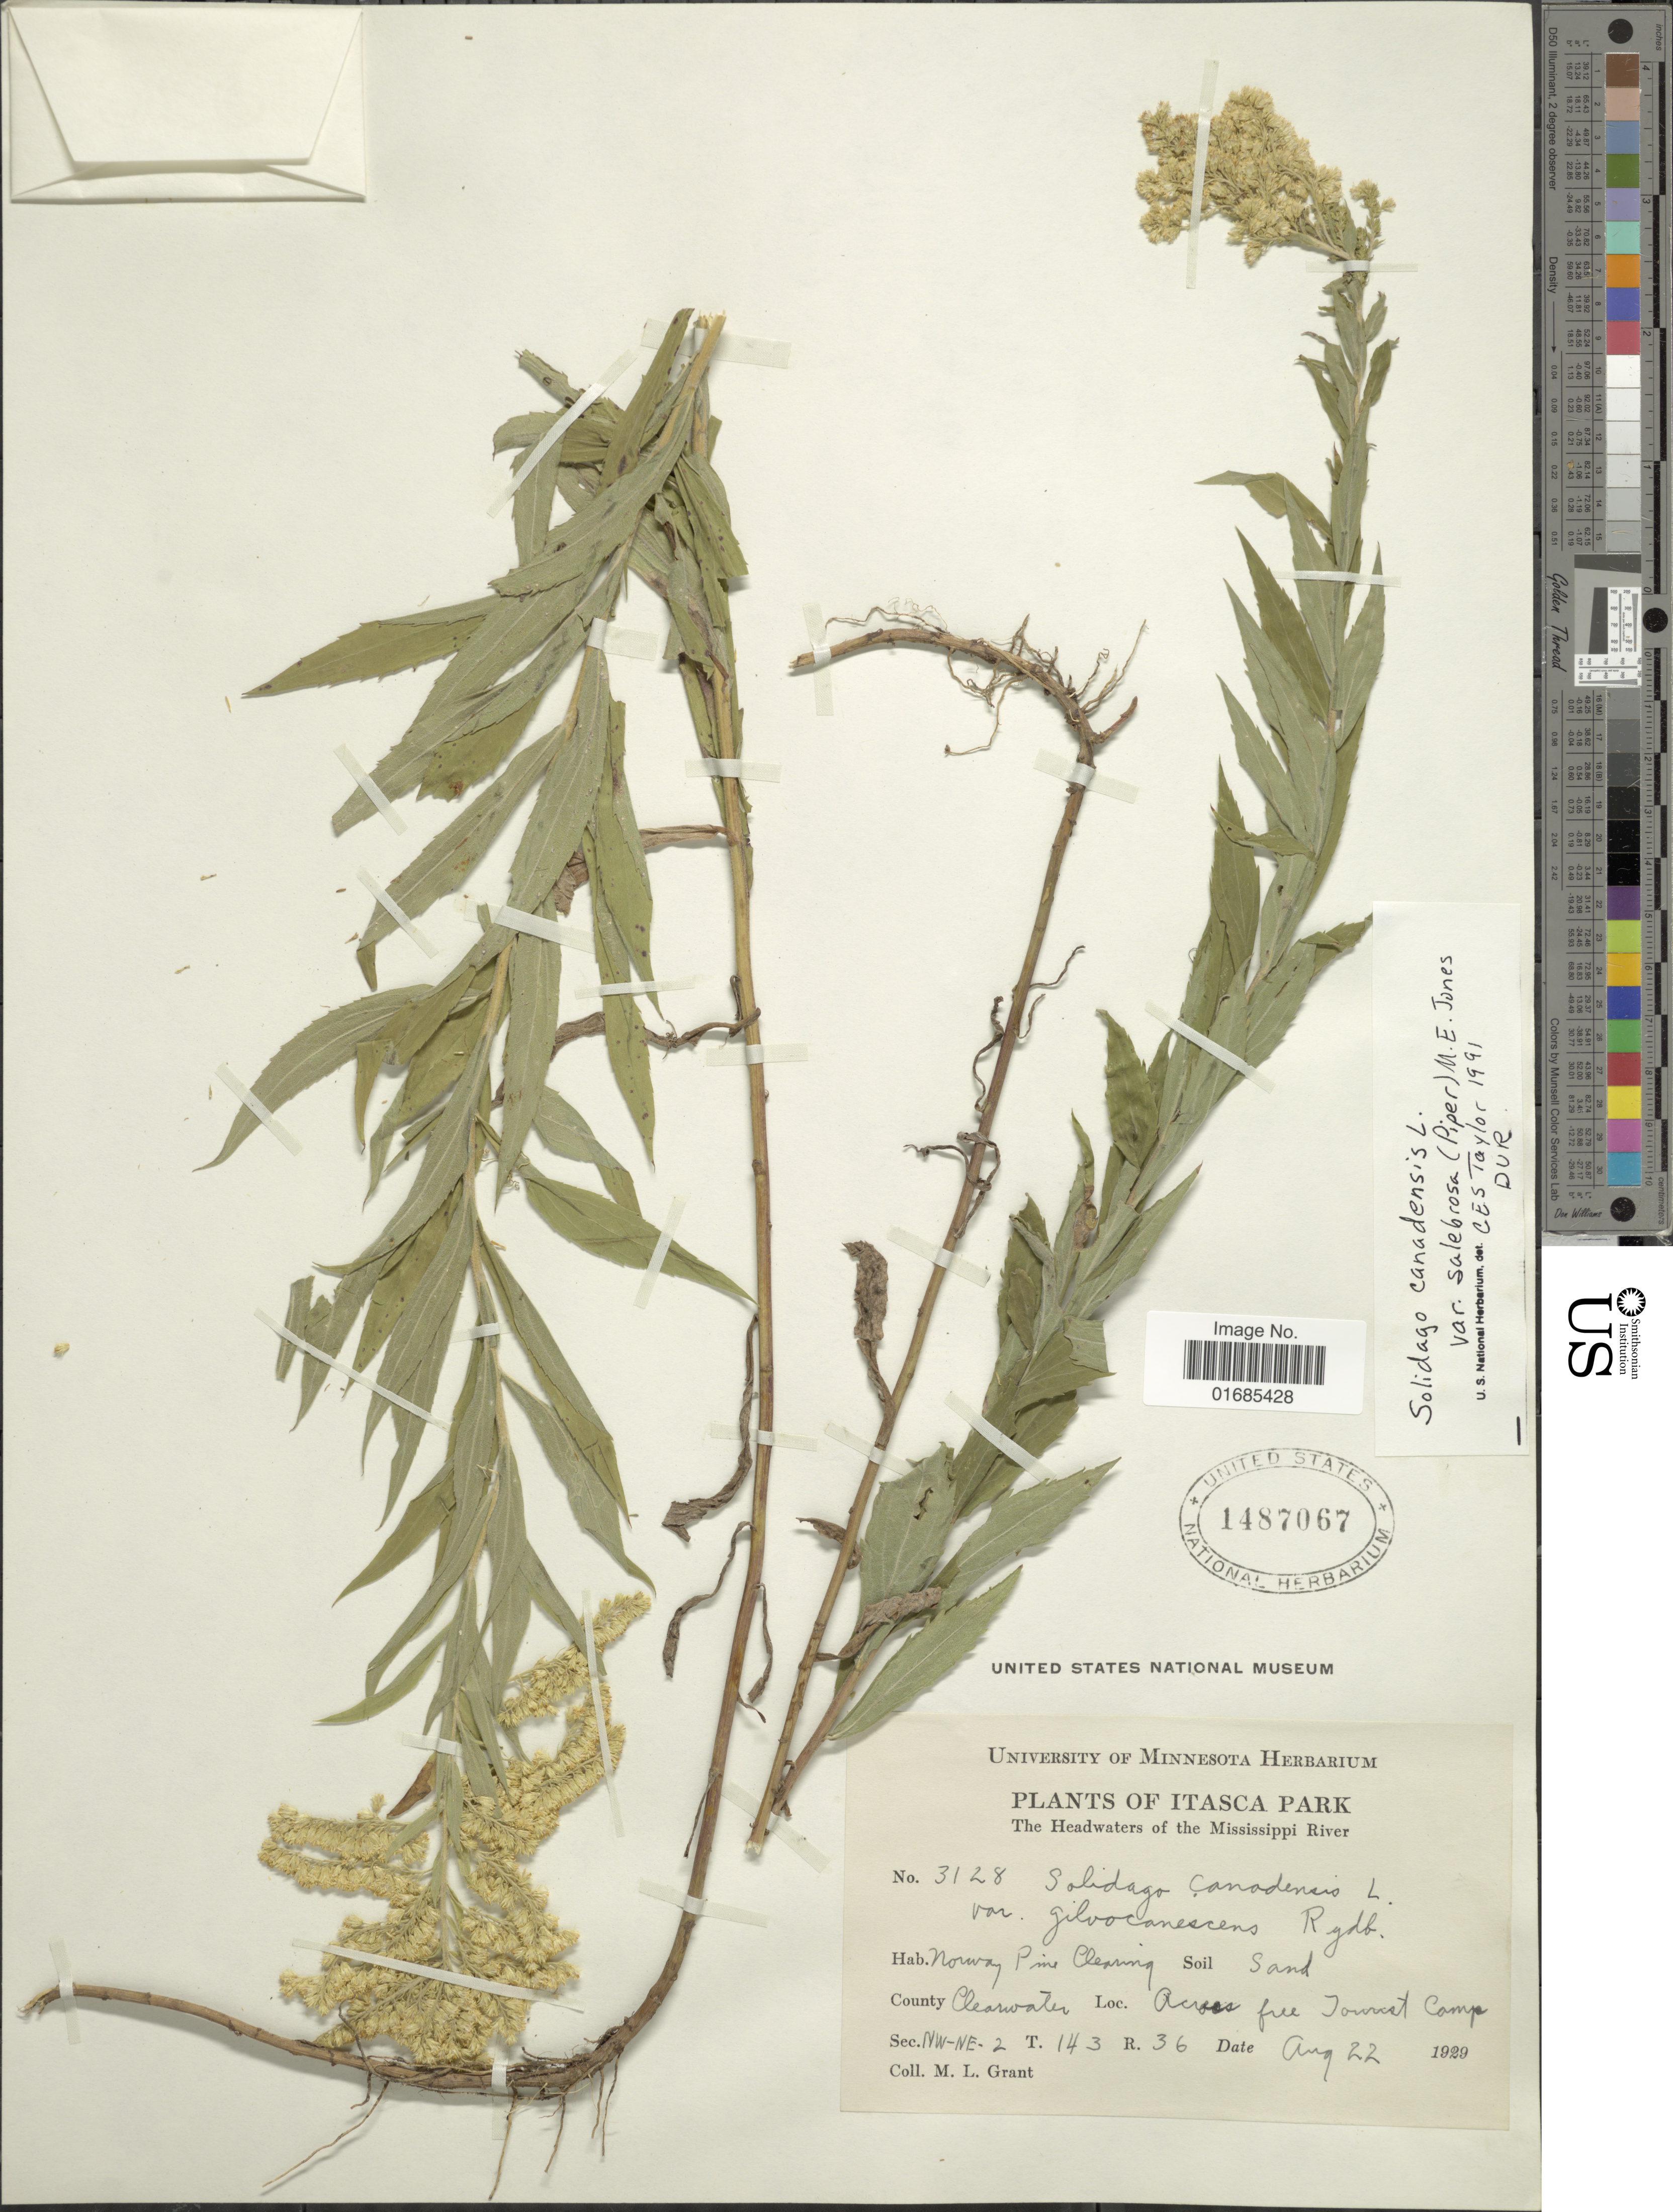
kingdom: Plantae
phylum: Tracheophyta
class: Magnoliopsida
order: Asterales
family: Asteraceae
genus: Solidago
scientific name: Solidago canadensis var. salebrosa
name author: (Piper) M.E. Jones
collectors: M. L. Grant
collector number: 3128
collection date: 1929-08-22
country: United States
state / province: Minnesota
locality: Itasca Park, the headwaters of the Mississippi River, Norway Pine Clearing, County Clearwater, across free Tourist Camp, NW-NE-2 T.143 R.36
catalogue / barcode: US 1487067